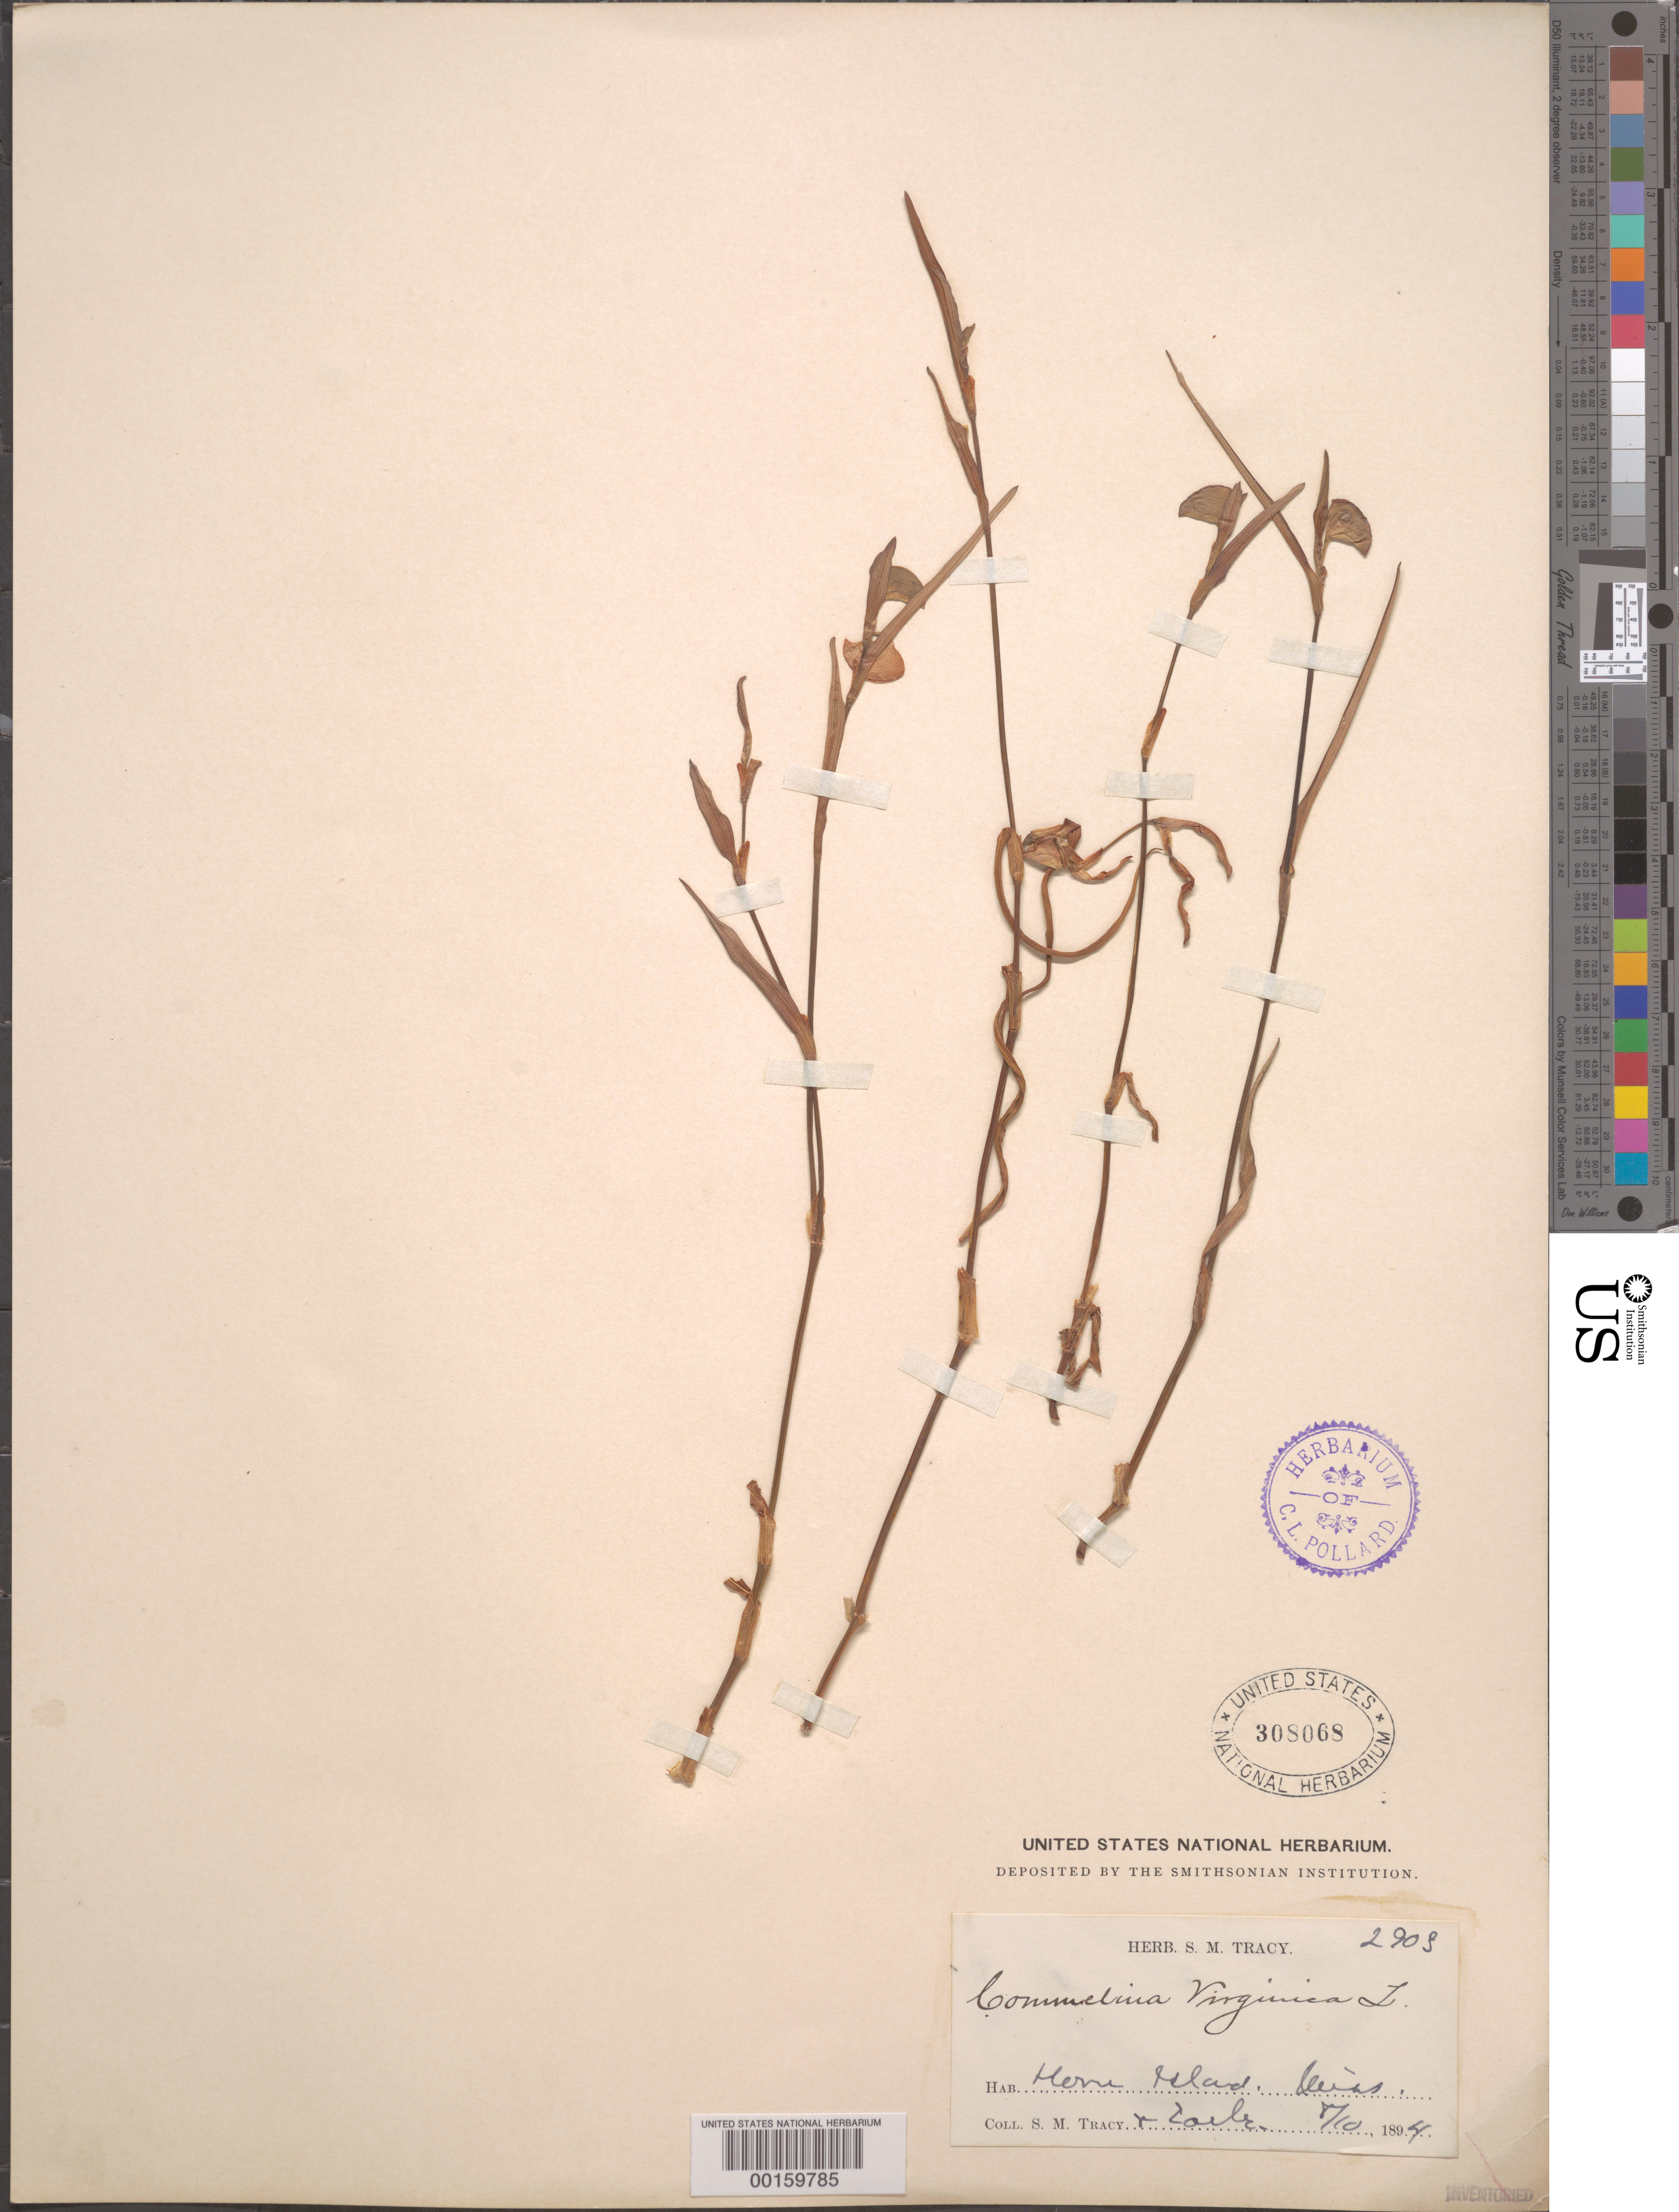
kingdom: Plantae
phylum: Tracheophyta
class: Liliopsida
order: Commelinales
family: Commelinaceae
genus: Commelina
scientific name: Commelina erecta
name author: L.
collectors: S. M. Tracy & -. Earle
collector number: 2903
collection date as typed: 10 Aug 1894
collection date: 1894-08-10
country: United States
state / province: Mississippi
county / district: Jackson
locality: Horn island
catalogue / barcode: US 308068